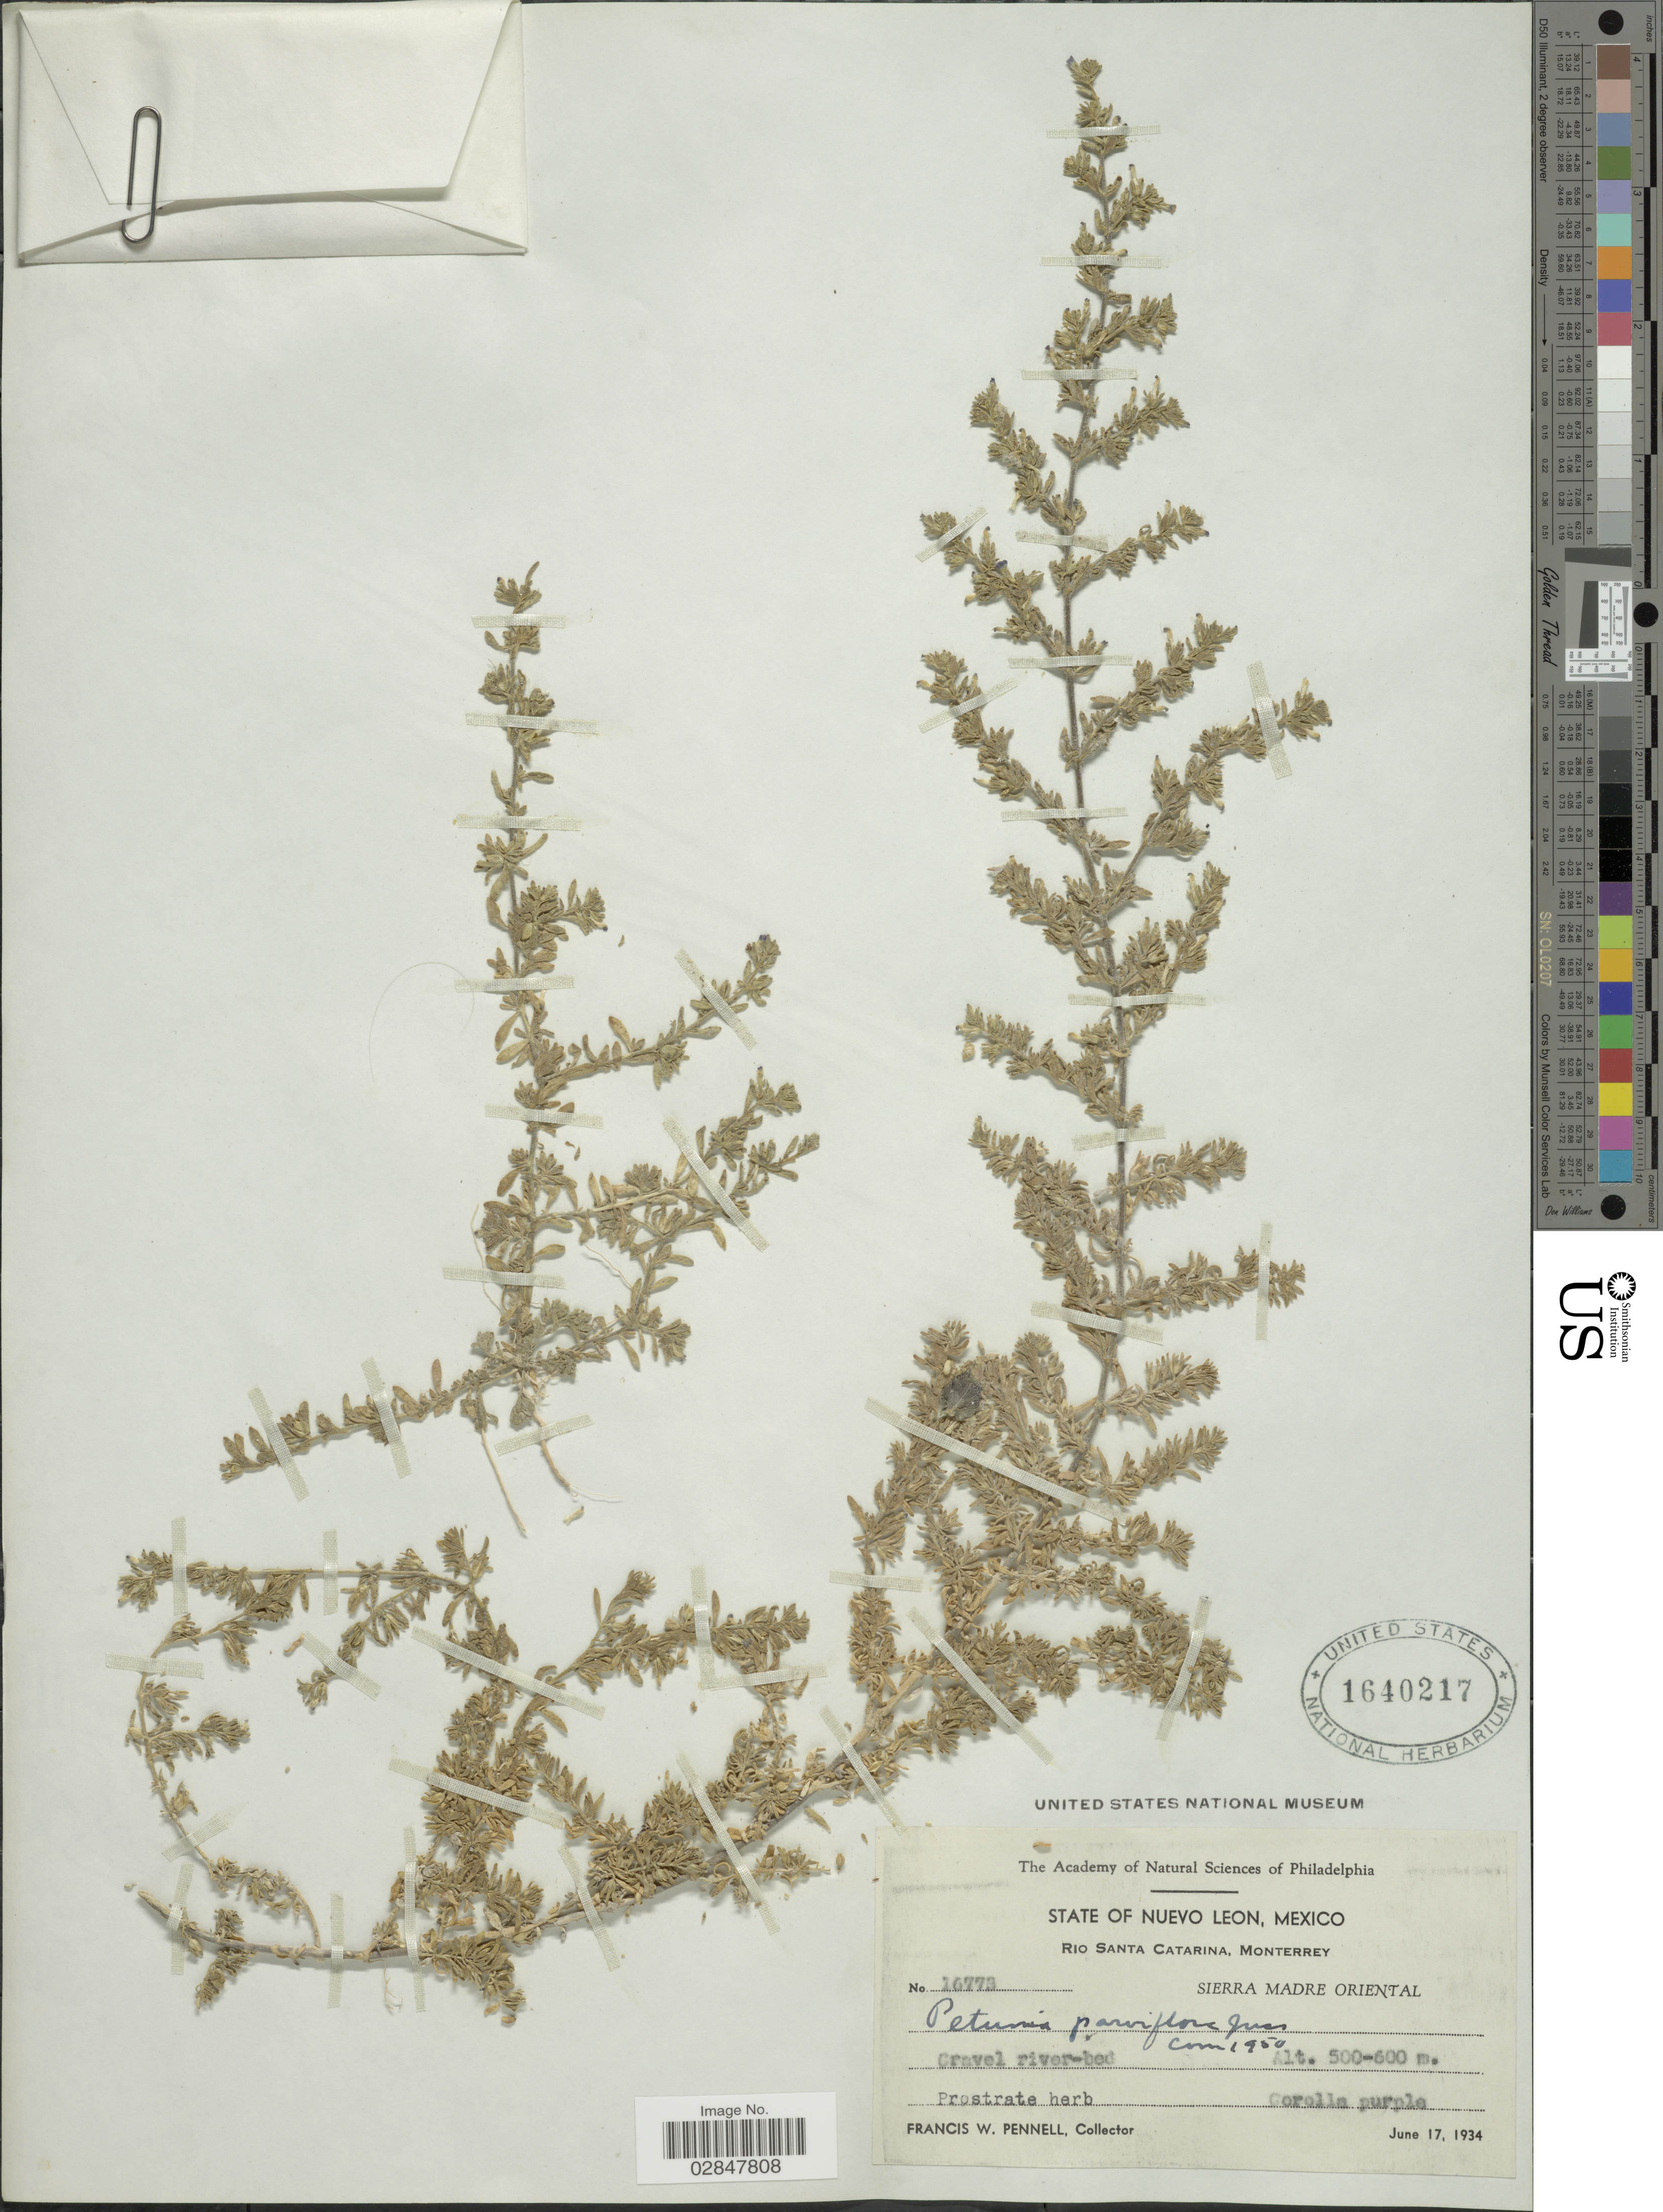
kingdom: Plantae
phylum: Tracheophyta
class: Magnoliopsida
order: Solanales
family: Solanaceae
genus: Petunia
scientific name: Petunia parviflora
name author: Juss.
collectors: F. W. Pennell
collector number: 16773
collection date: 1934-06-17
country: Mexico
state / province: Nuevo León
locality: Rio Santa Catarina, Monterrey, Sierra Madre Oriental.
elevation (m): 500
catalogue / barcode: US 1640217